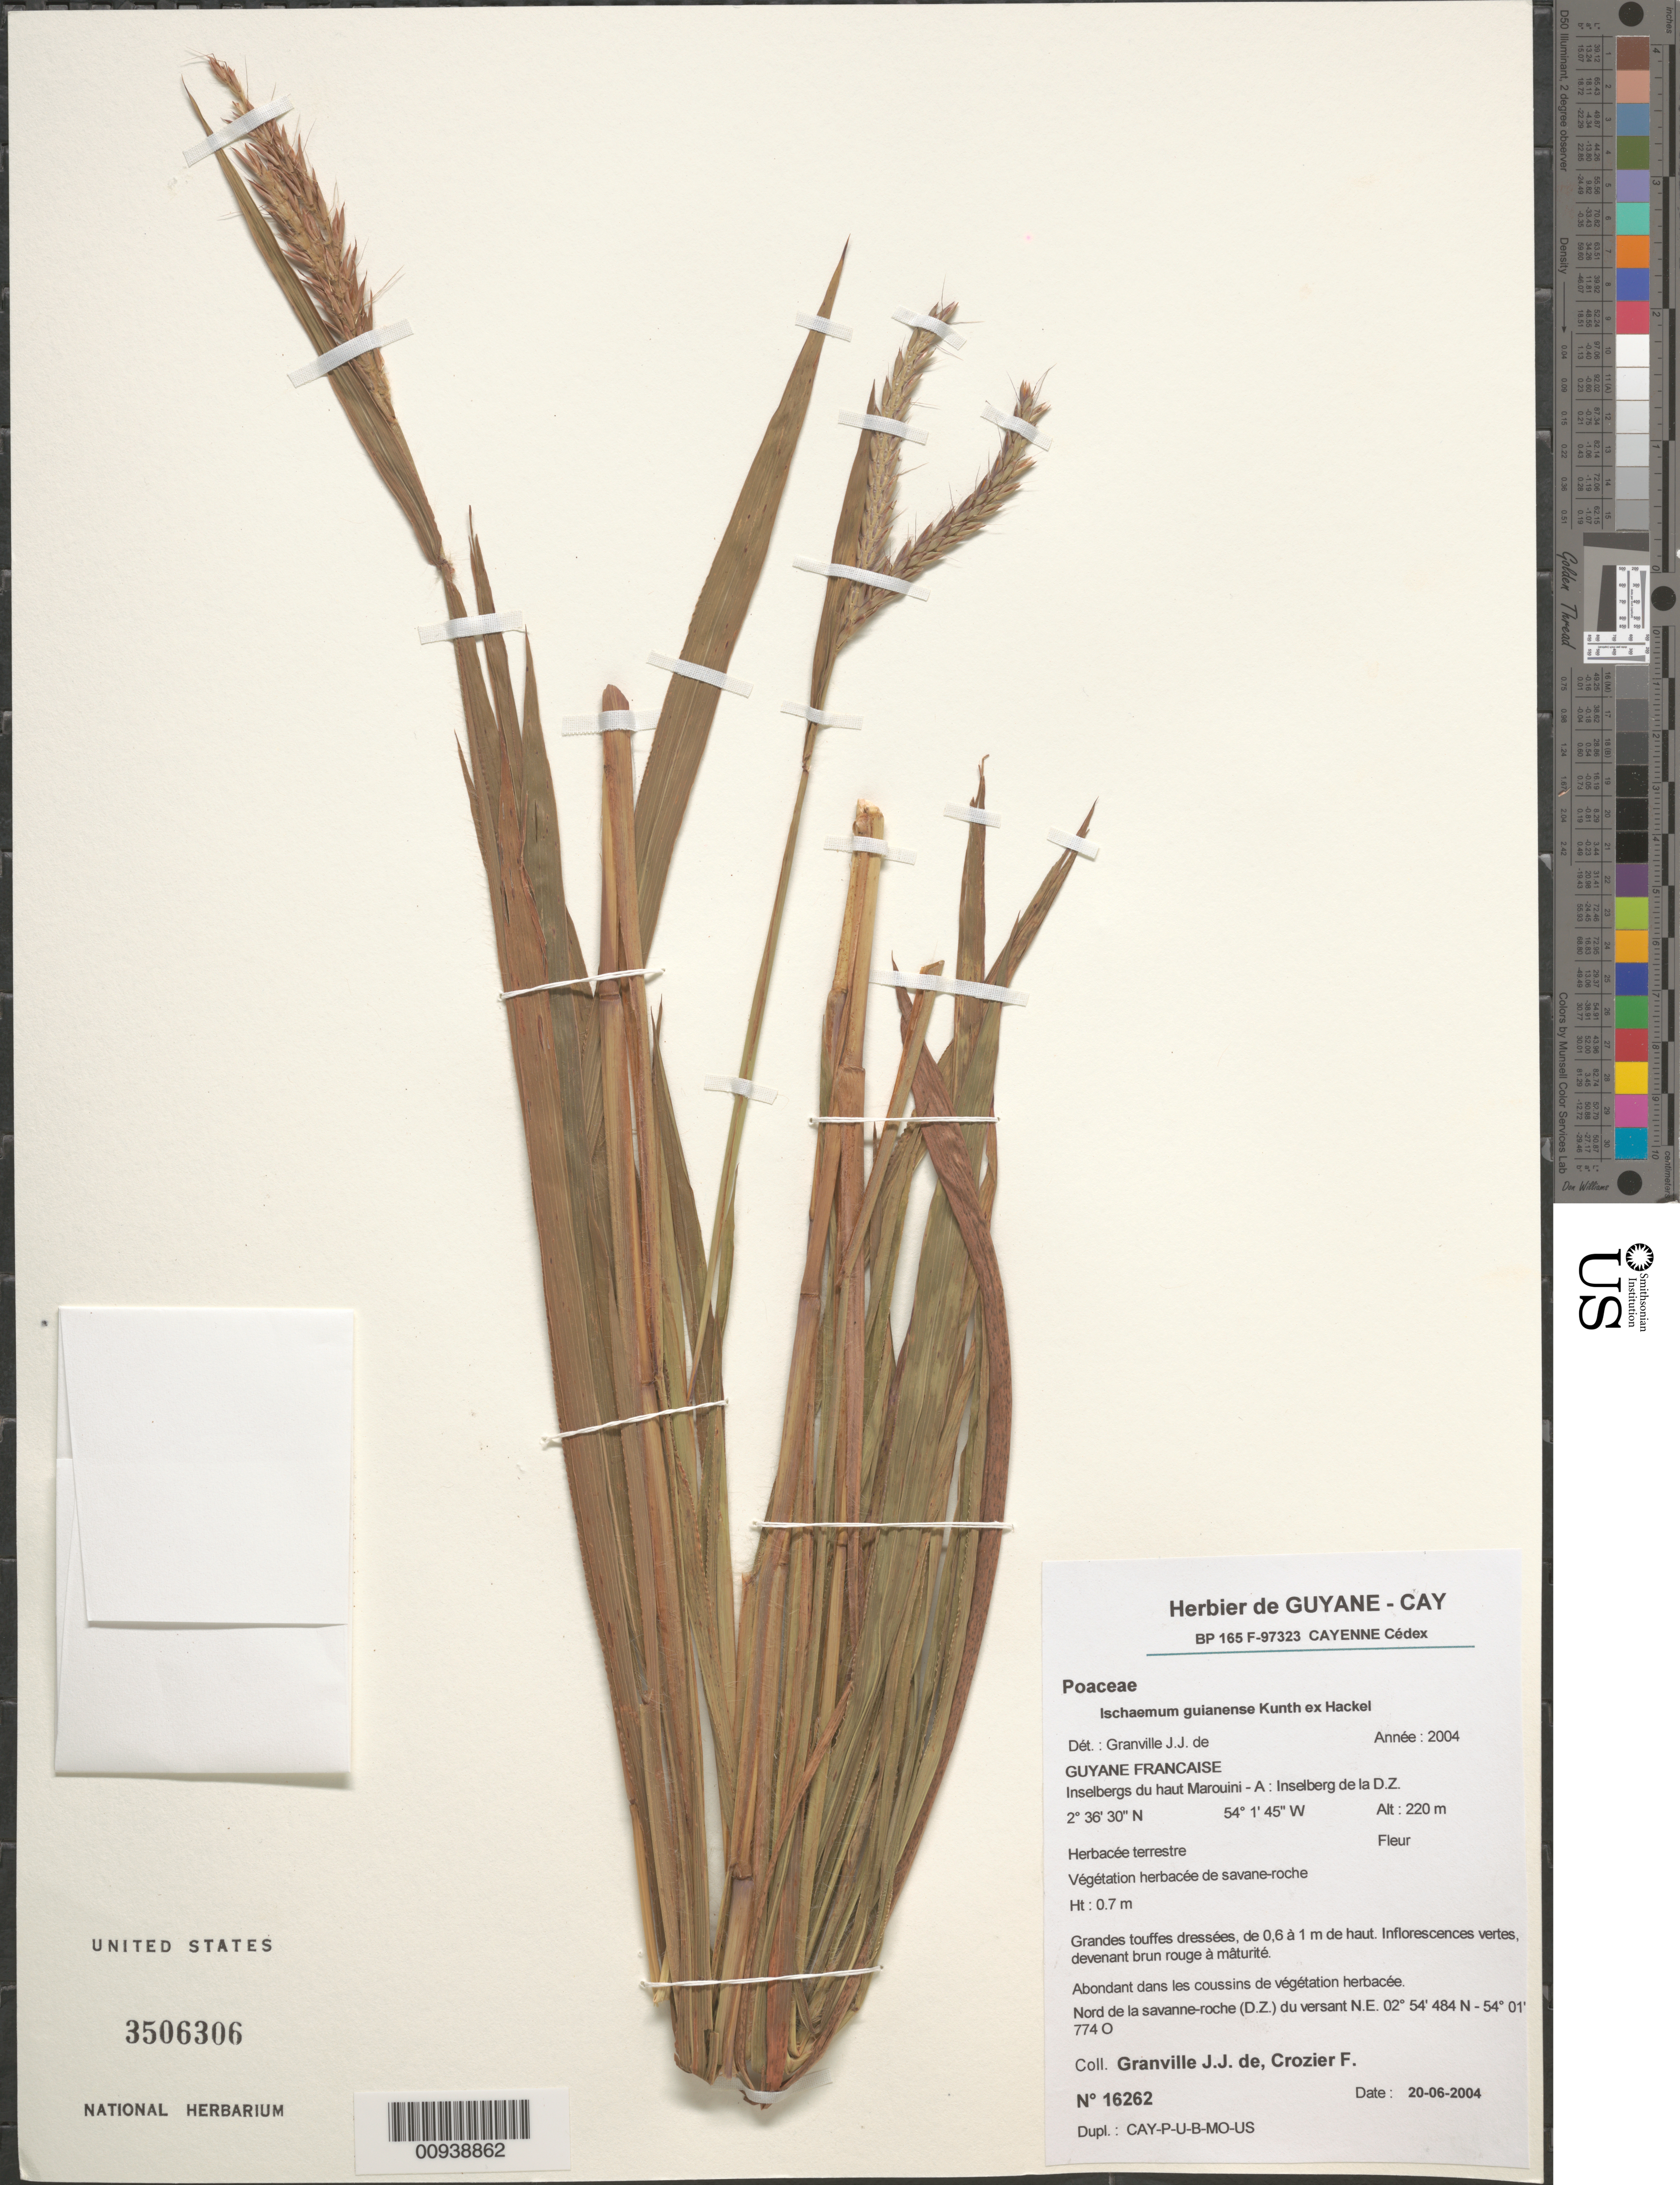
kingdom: Plantae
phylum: Tracheophyta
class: Liliopsida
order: Poales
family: Poaceae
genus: Ischaemum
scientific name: Ischaemum guianense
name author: Kunth ex Hack.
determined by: Granville, J. J. de, (CAY), Institut de Recherche pour le Developpement (IRD) (FRENCH GUIANA)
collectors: J.-J. de Granville & F. Crozier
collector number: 16262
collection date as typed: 20-Jun-04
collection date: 2004-06-20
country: French Guiana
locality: Haut Marouini-A; Inselberg de la D.Z.; Nord de la savanne-roche (D.Z.) du versant NE 2º54'484"N - 54º1'774"O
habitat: Végétation herbacée de savane-roche, coussins de végétation herbacée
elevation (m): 220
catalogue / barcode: US 3506306